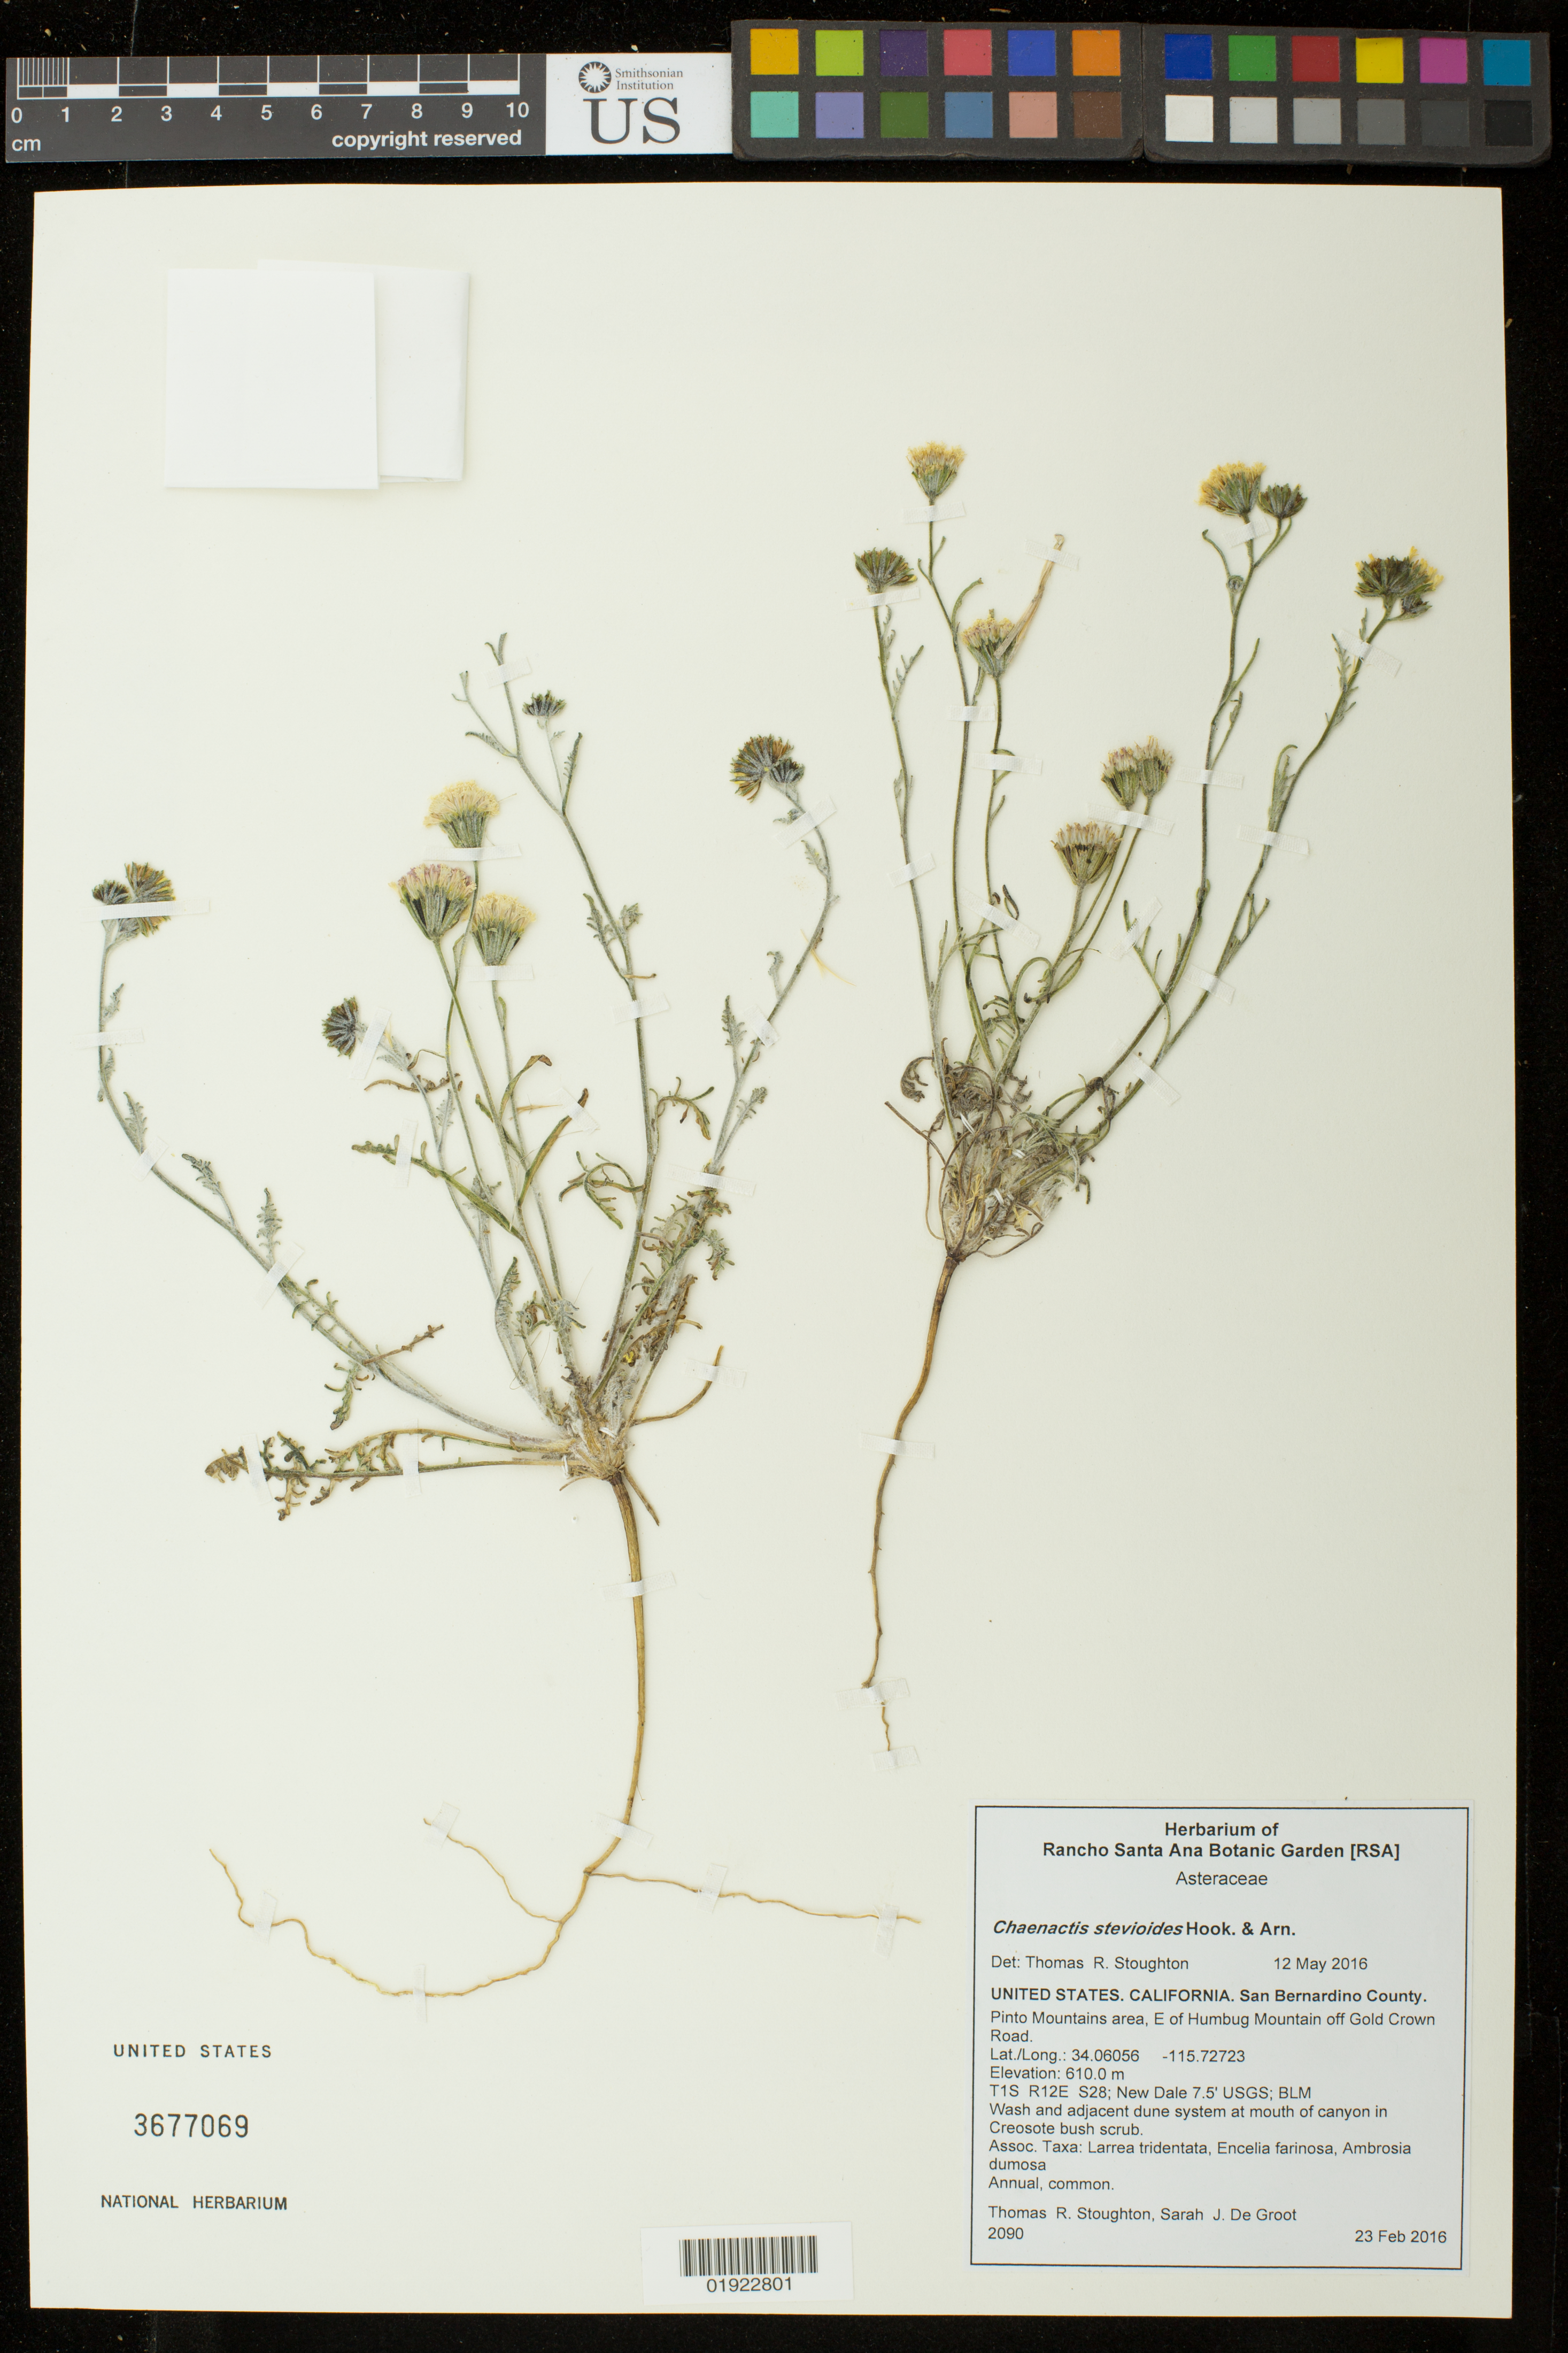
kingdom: Plantae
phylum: Tracheophyta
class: Magnoliopsida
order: Asterales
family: Asteraceae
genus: Chaenactis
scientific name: Chaenactis stevioides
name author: Hook. & Arn.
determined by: Stoughton, T.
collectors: T. Stoughton & S. De Groot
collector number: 2090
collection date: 2016-02-23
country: United States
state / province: California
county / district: San Bernardino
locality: Pinto Mountains area, E of Humberg Mountain off Gold Crown Road.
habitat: Wash and adjacent dune system at mouth of canyon in Creosote bush scrub.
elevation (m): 610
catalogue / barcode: US 3677069